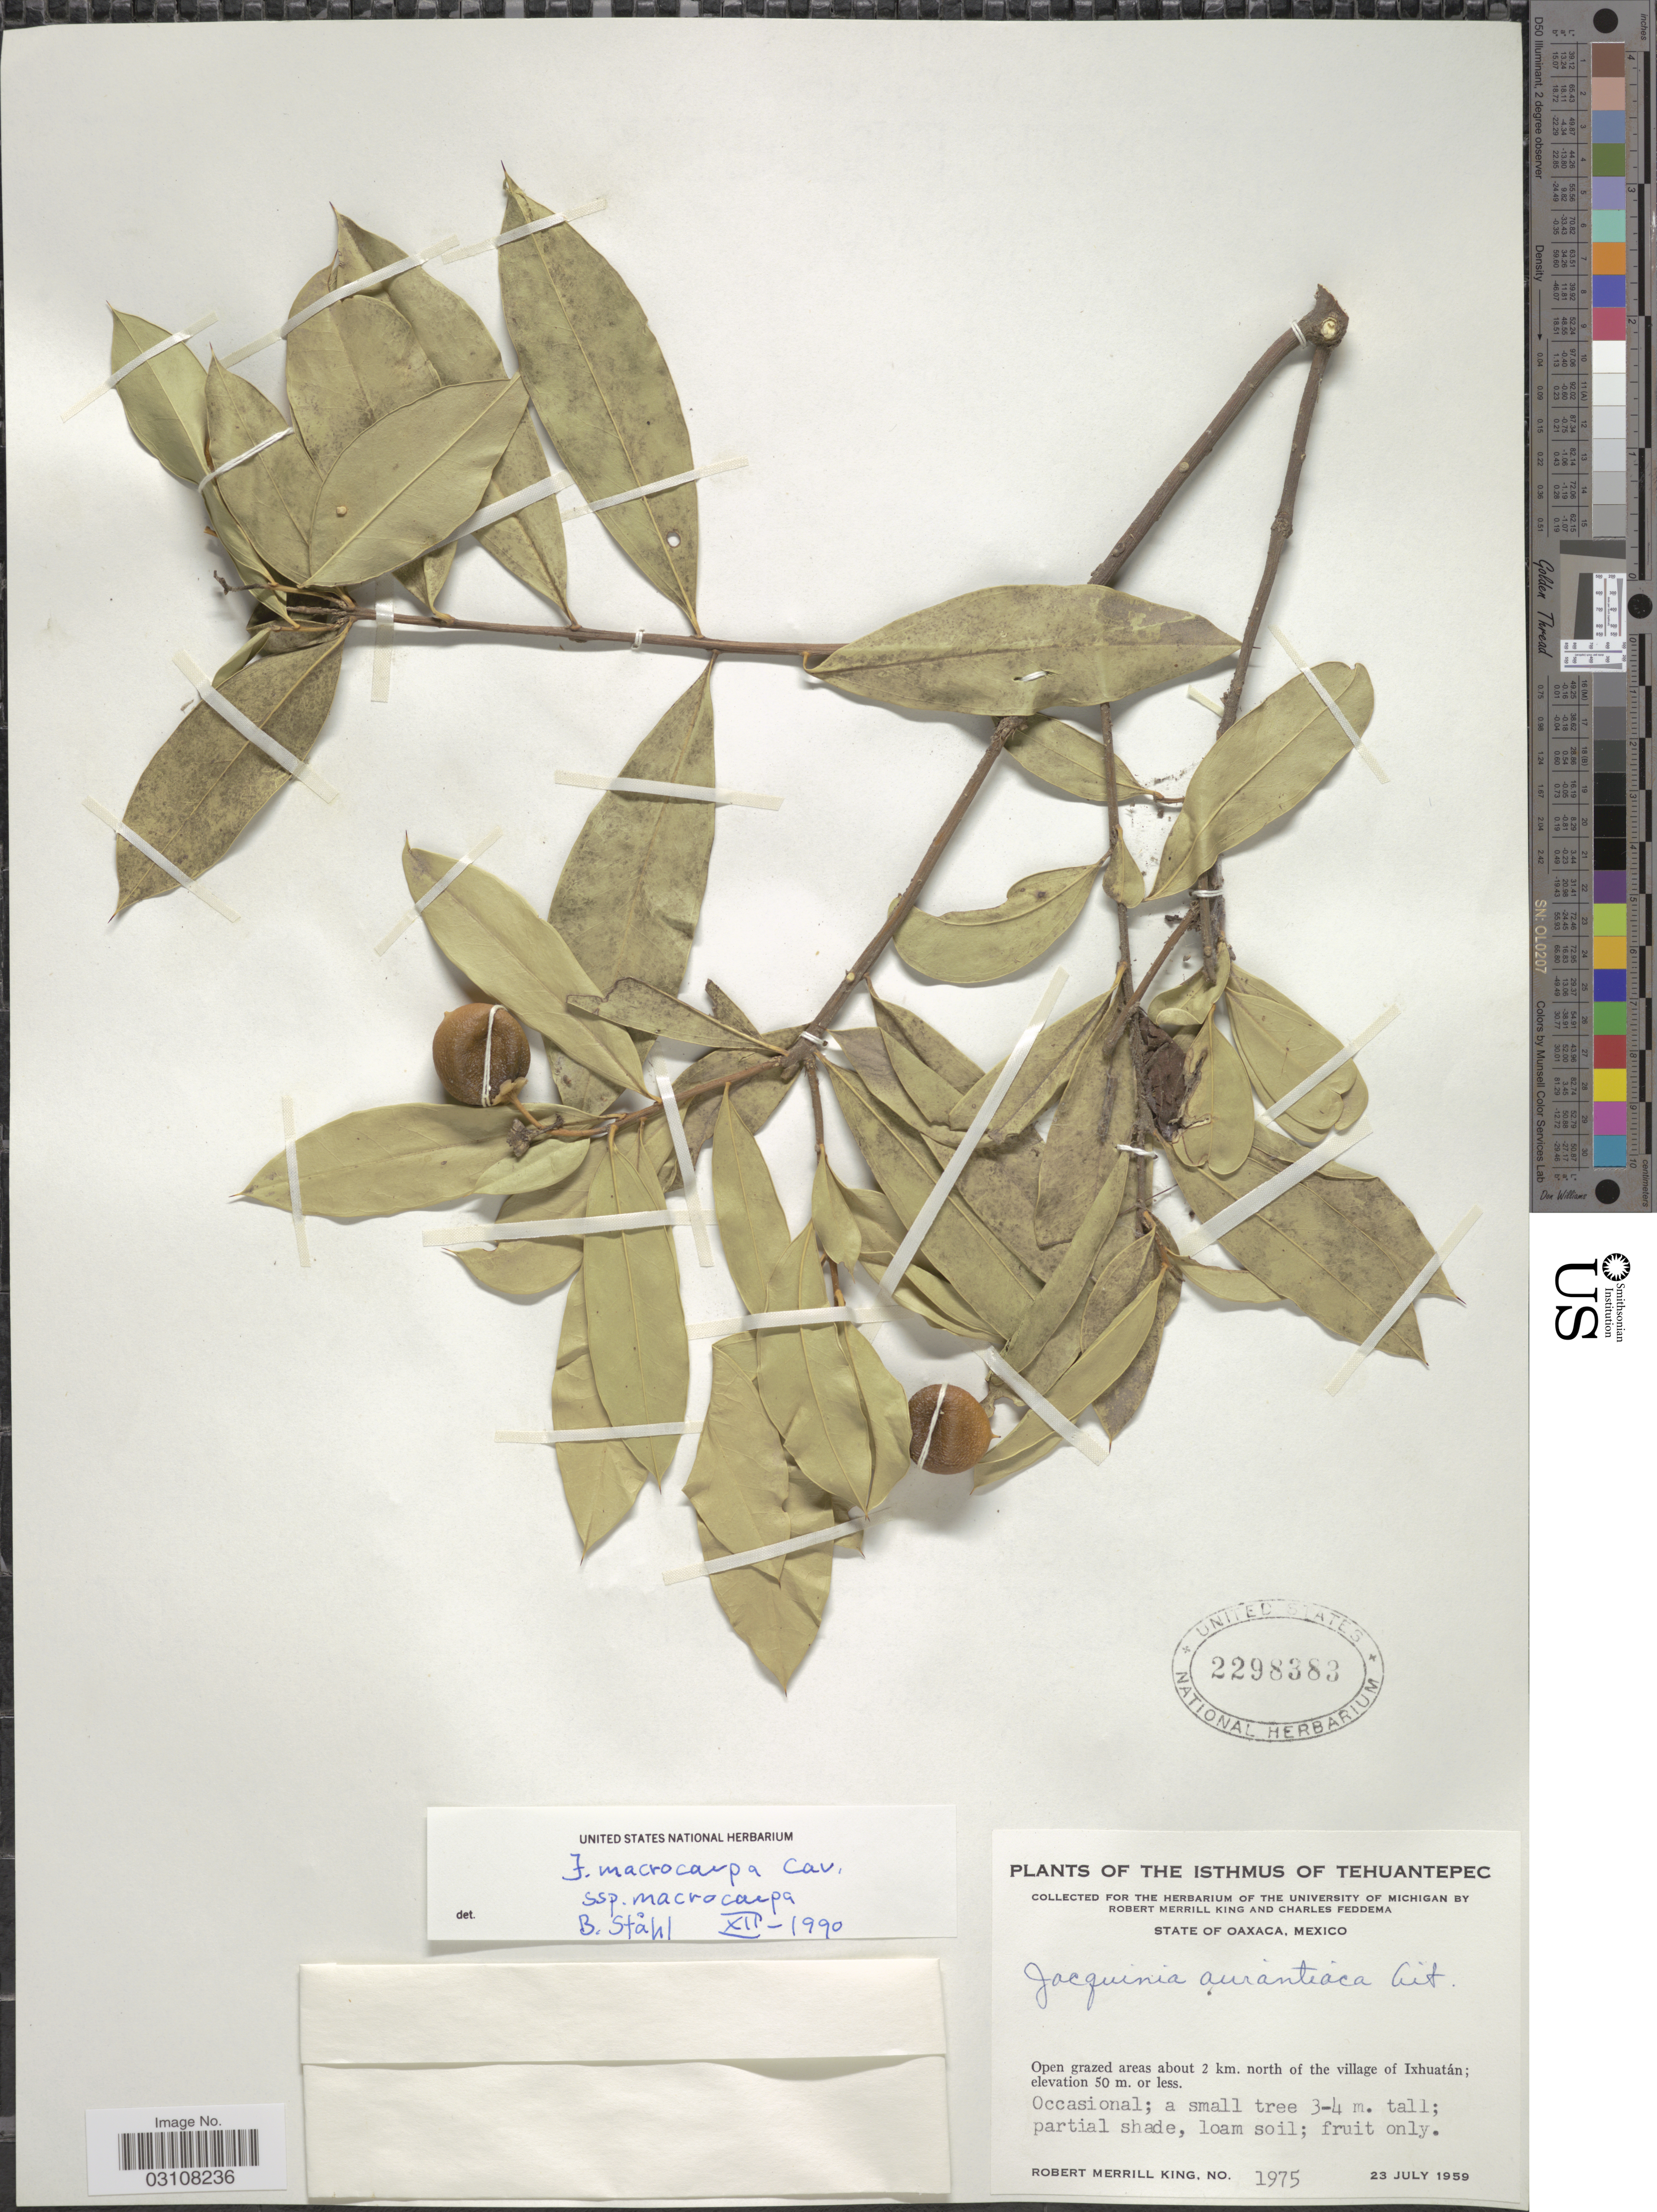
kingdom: Plantae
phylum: Tracheophyta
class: Magnoliopsida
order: Ericales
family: Primulaceae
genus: Jacquinia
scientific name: Jacquinia macrocarpa subsp. macrocarpa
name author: Cav.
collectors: R. M. King & C. Feddema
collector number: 1975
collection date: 1959-07-23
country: Mexico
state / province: Oaxaca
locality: The Isthmus of Tehuantepec. Open grazed areas about 2 km. north of the village of Ixhuatán.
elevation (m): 50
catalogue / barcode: US 2298383